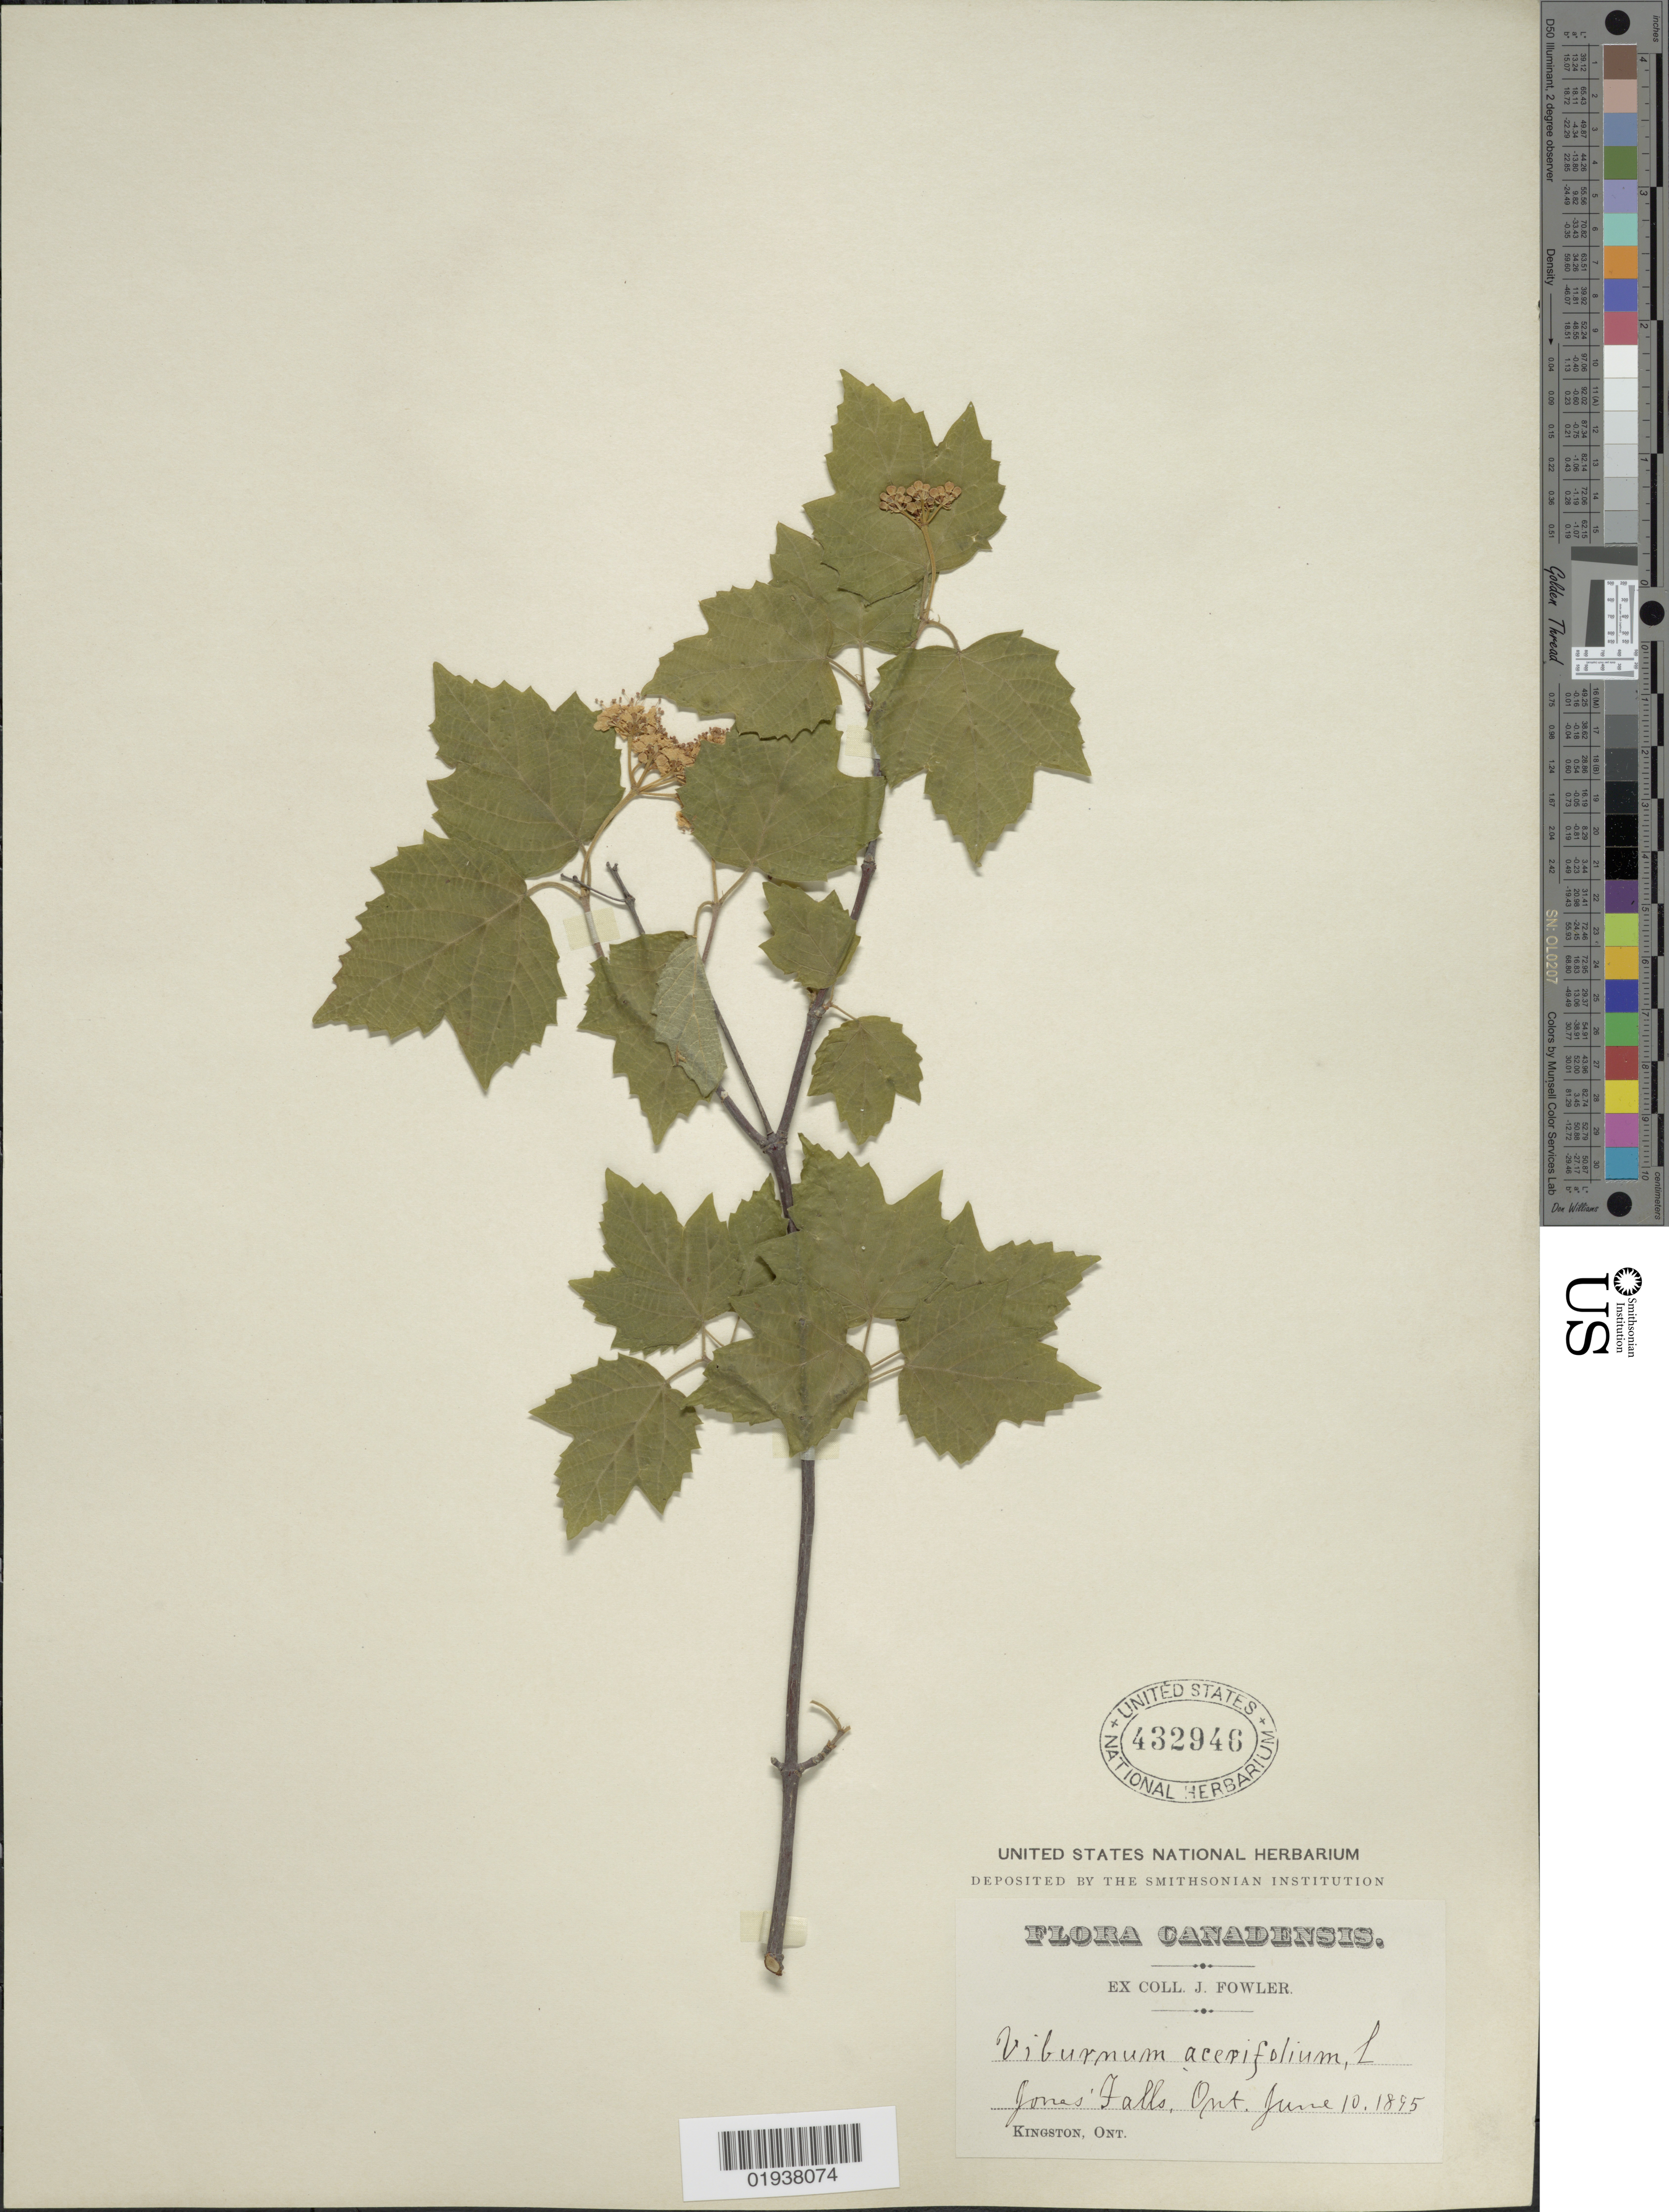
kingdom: Plantae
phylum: Tracheophyta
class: Magnoliopsida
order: Dipsacales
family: Viburnaceae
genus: Viburnum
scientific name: Viburnum acerifolium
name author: L.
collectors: J. P. Fowler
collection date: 1895-06-10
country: Canada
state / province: Ontario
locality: Jones Falls.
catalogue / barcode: US 432946